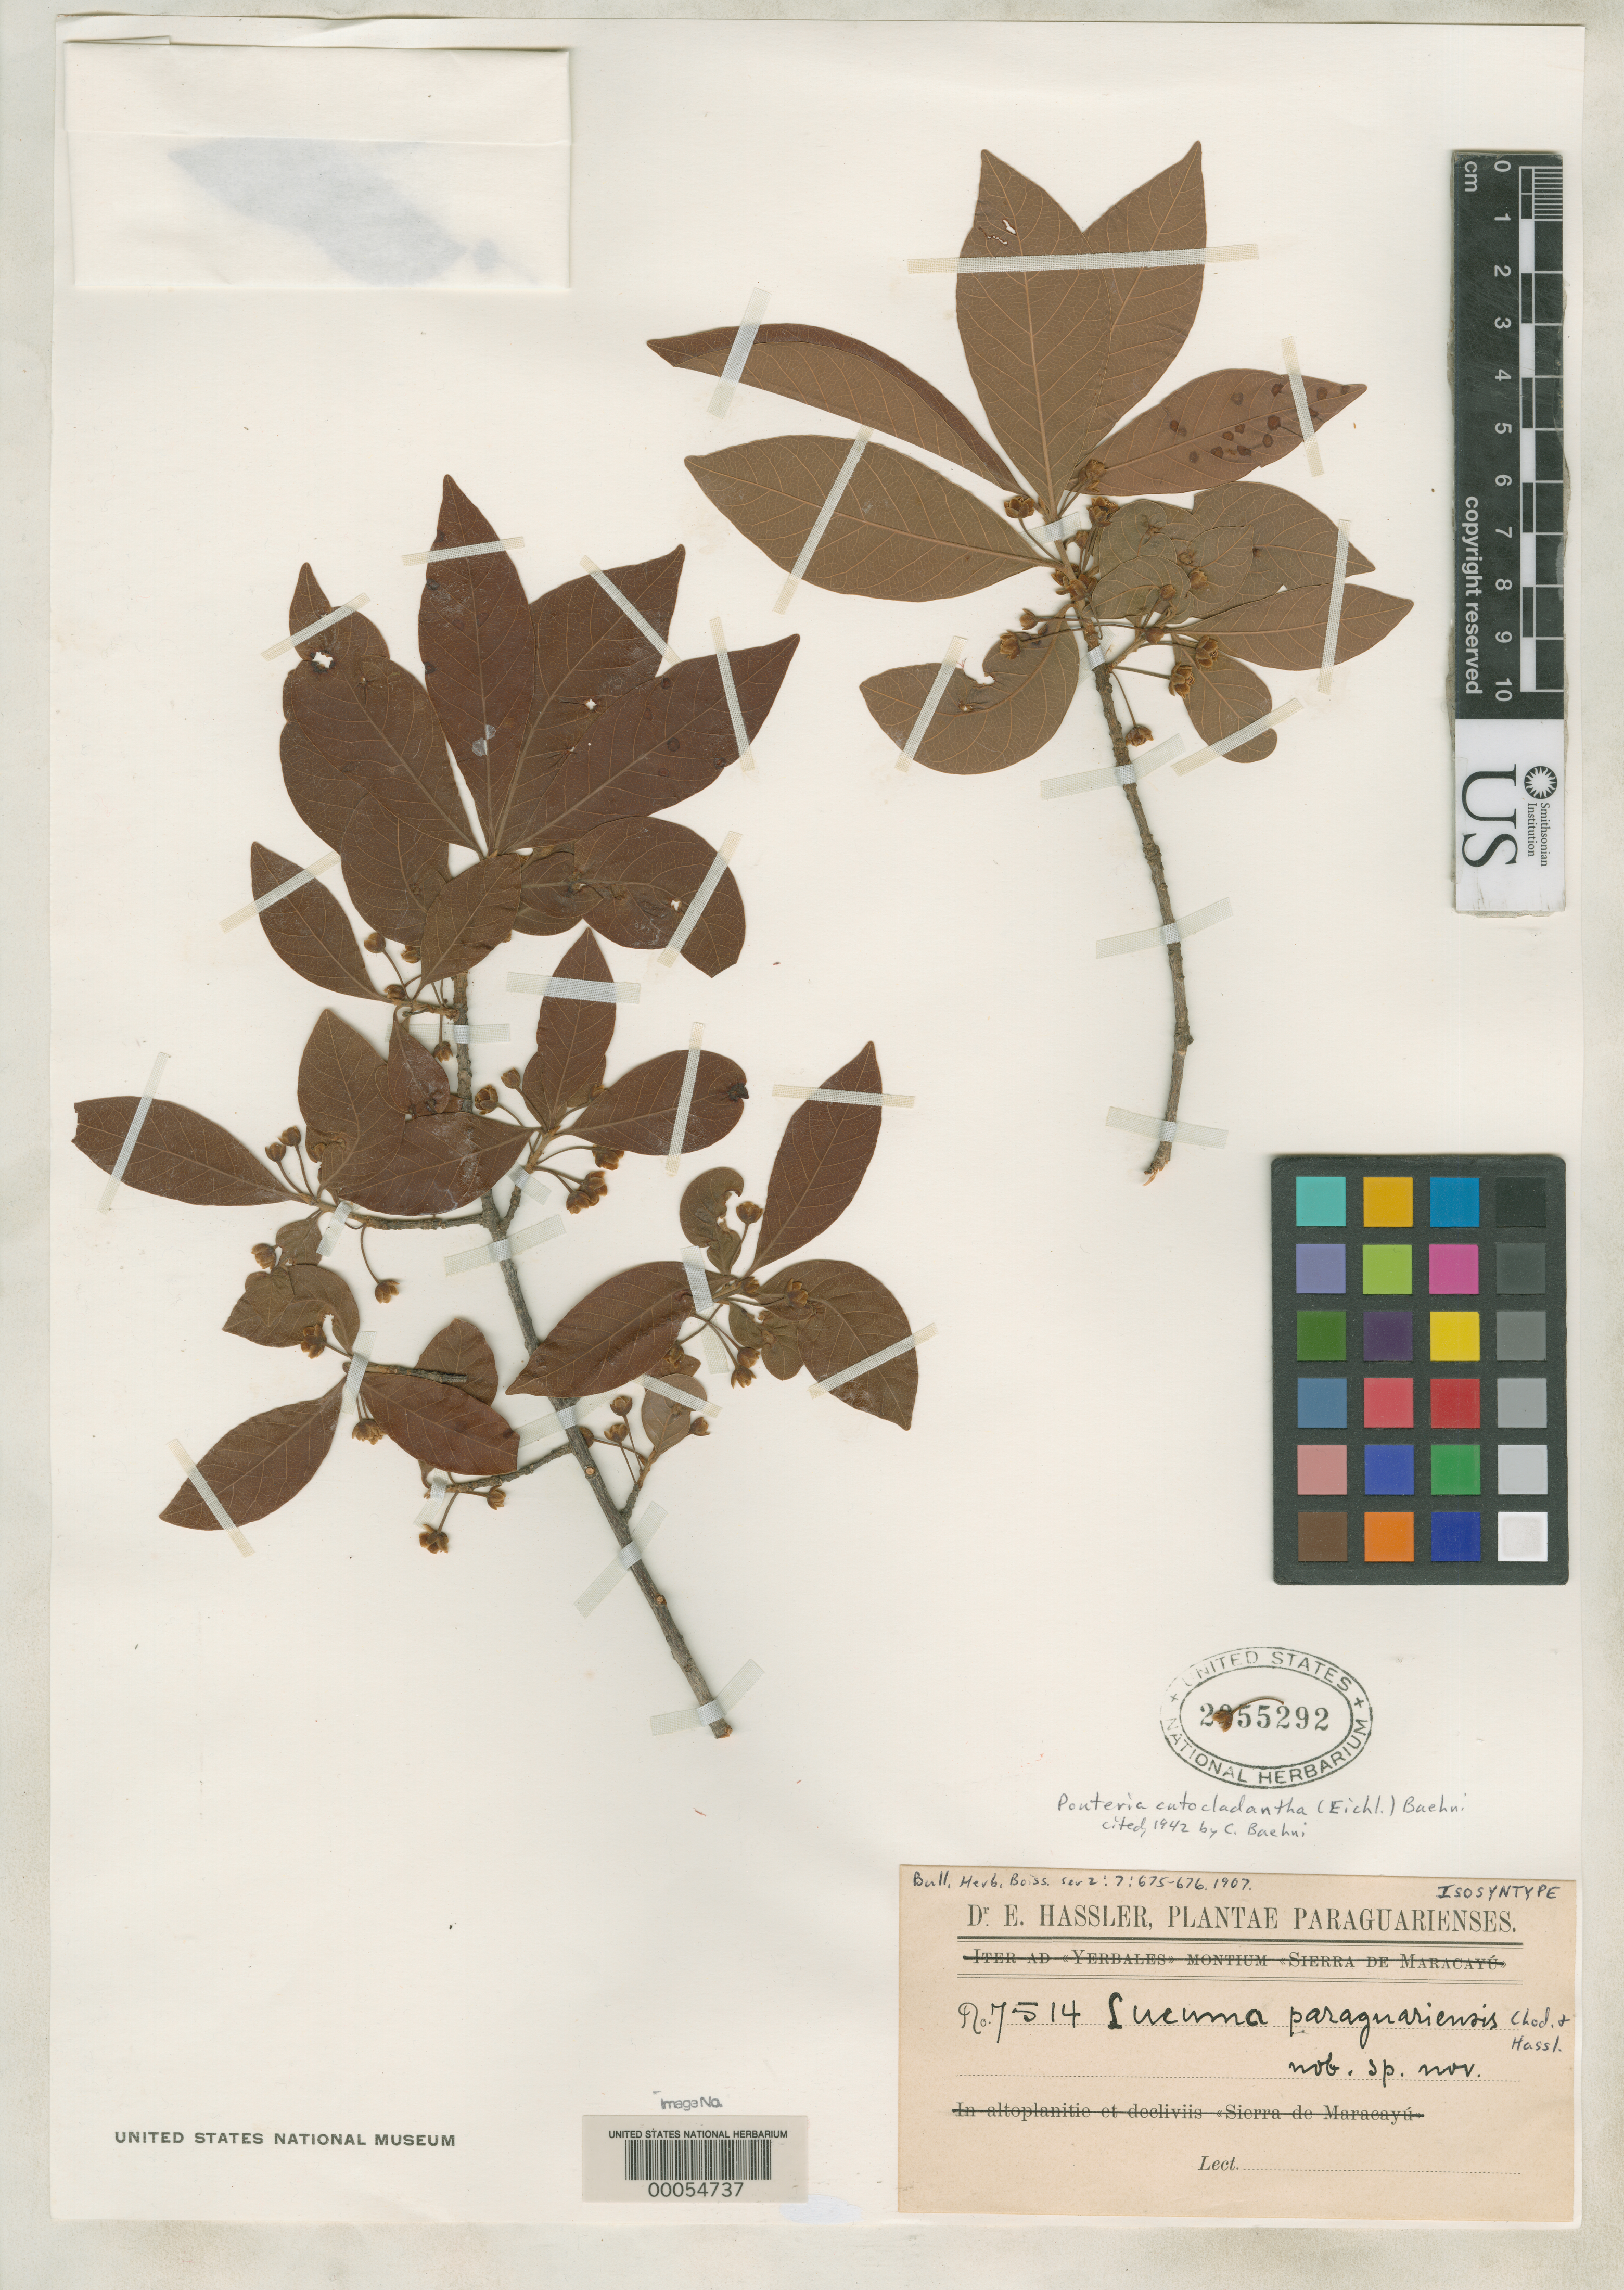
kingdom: Plantae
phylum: Tracheophyta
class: Magnoliopsida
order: Ericales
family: Sapotaceae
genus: Lucuma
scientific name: Lucuma paraquariensis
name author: Chodat & Hassl.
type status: Isosyntype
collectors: E. Hassler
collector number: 7514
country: Paraguay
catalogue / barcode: US 2055292